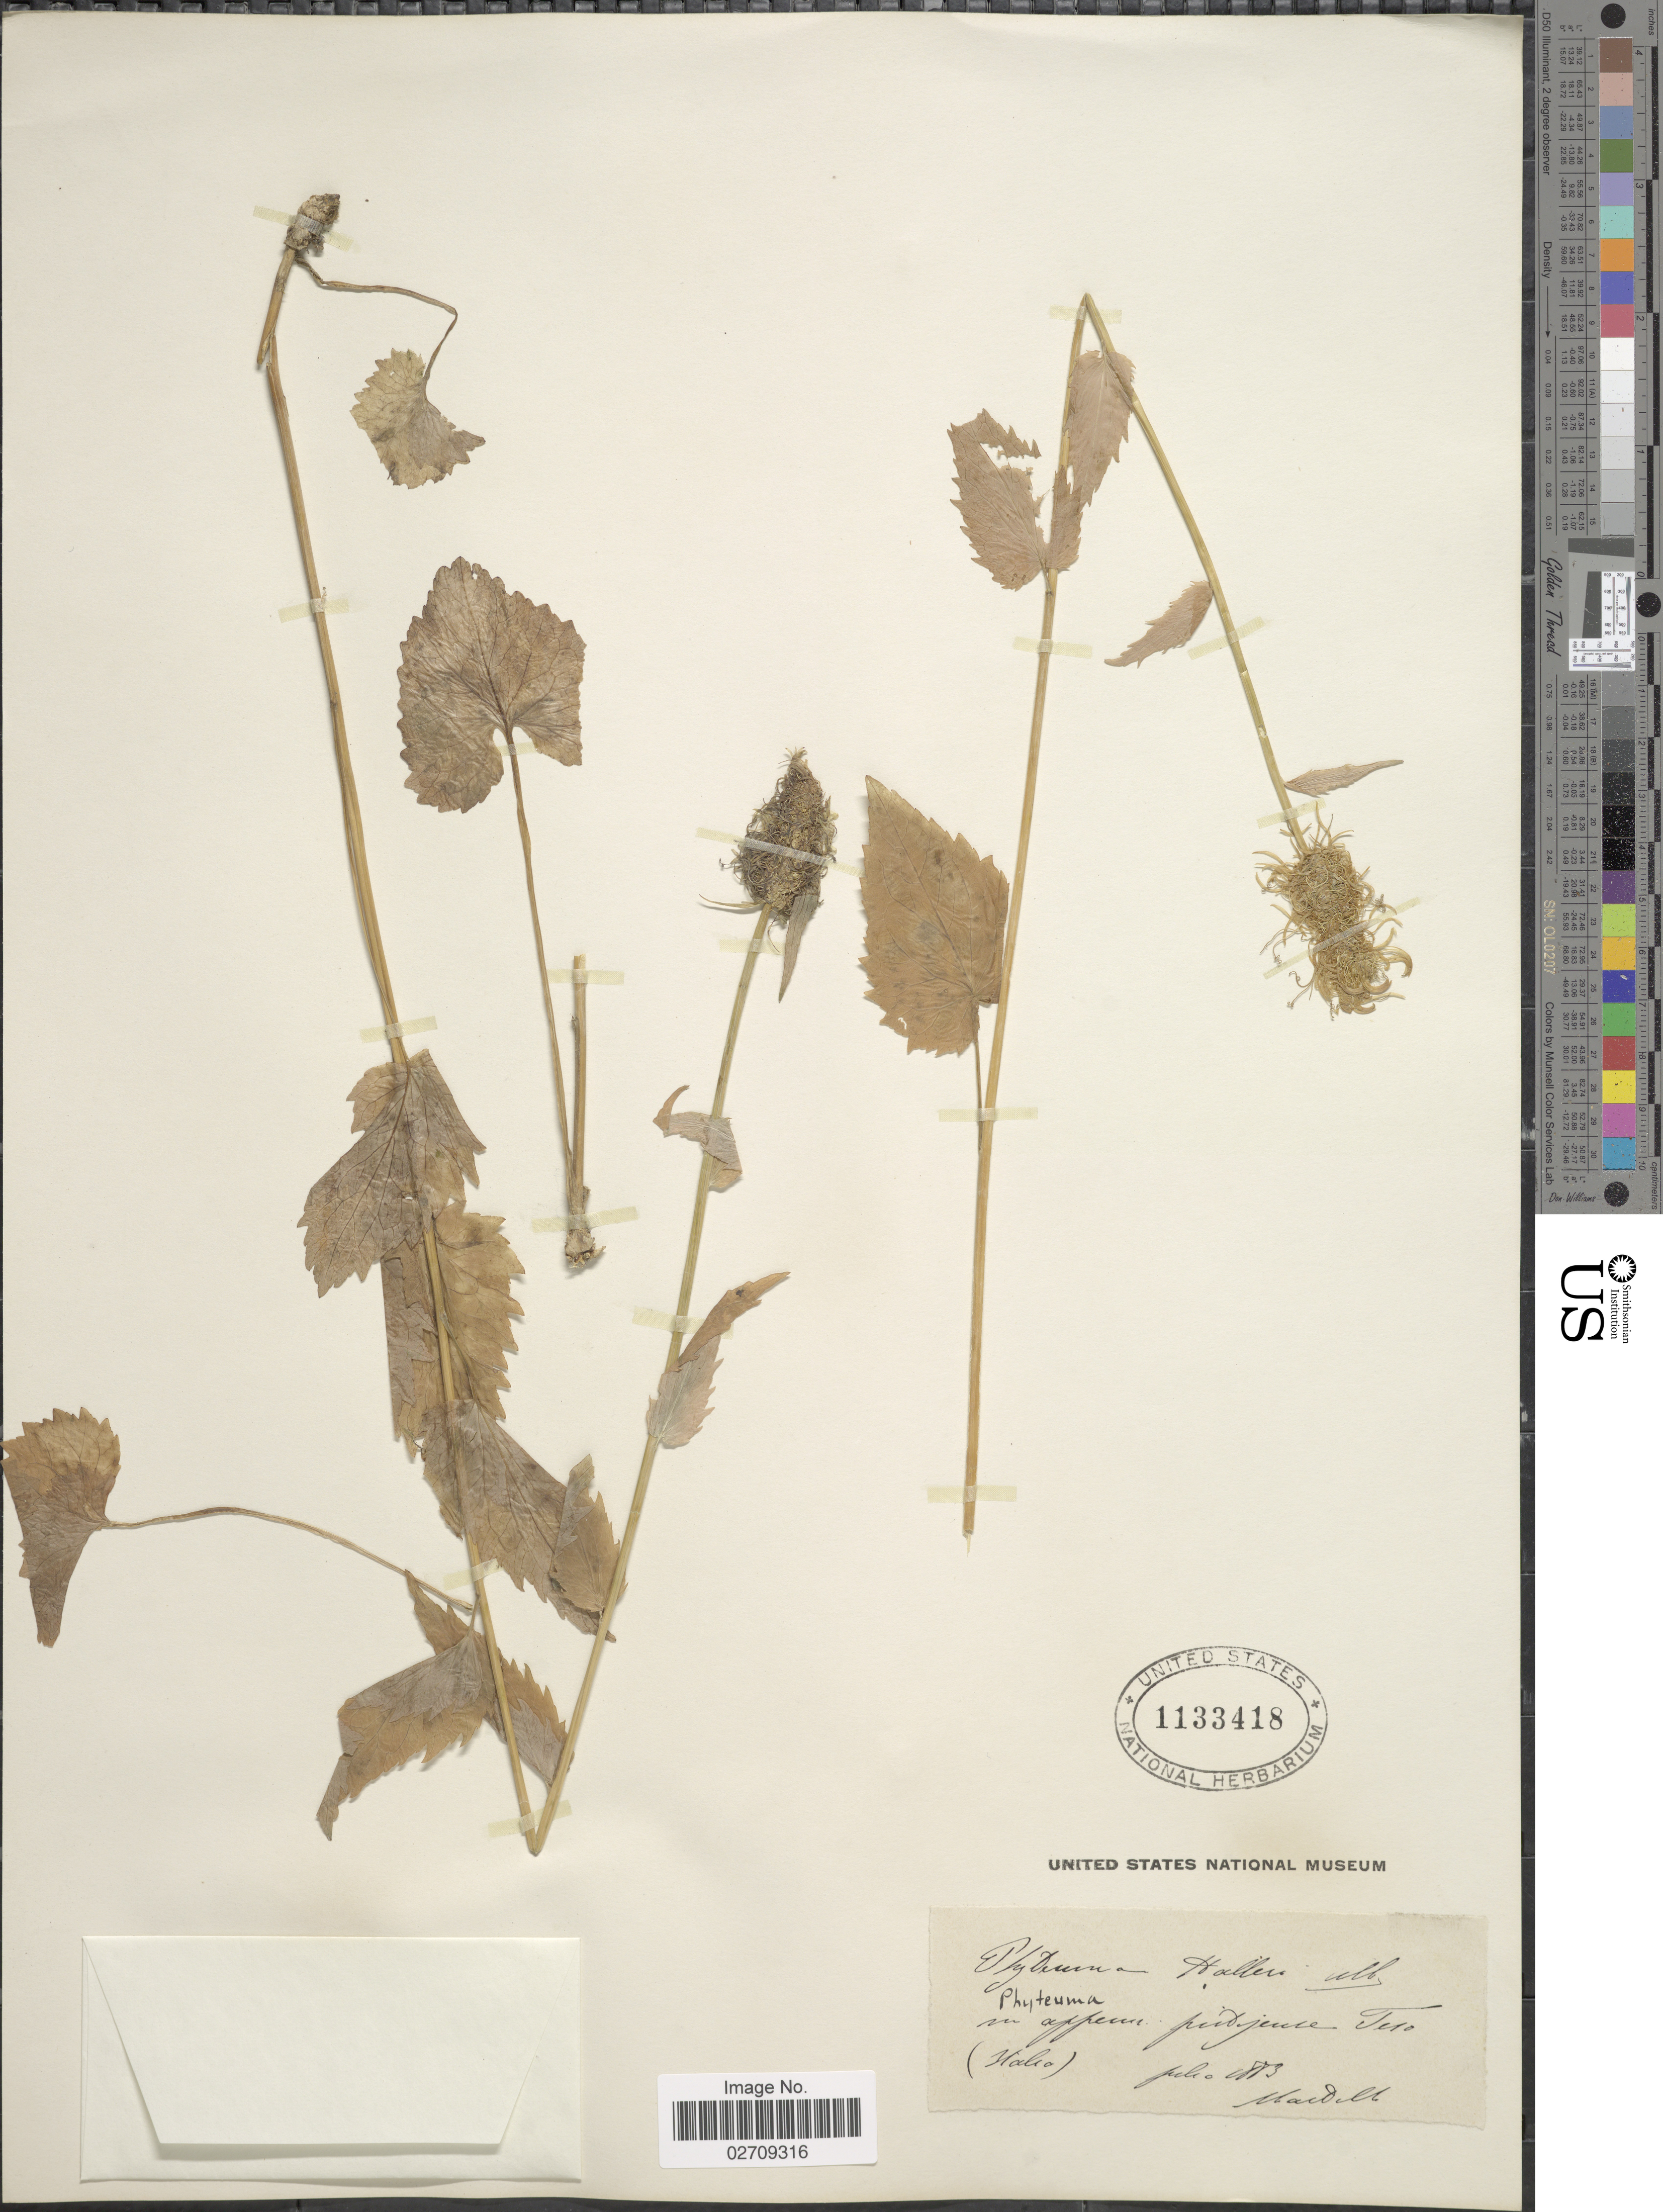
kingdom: Plantae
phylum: Tracheophyta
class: Magnoliopsida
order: Asterales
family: Campanulaceae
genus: Phyteuma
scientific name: Phyteuma halleri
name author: All.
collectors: -. Mardell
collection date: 1883-07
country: Italy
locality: In appem pudjeuce Teso (Italia) [interpreted]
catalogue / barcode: US 1133418